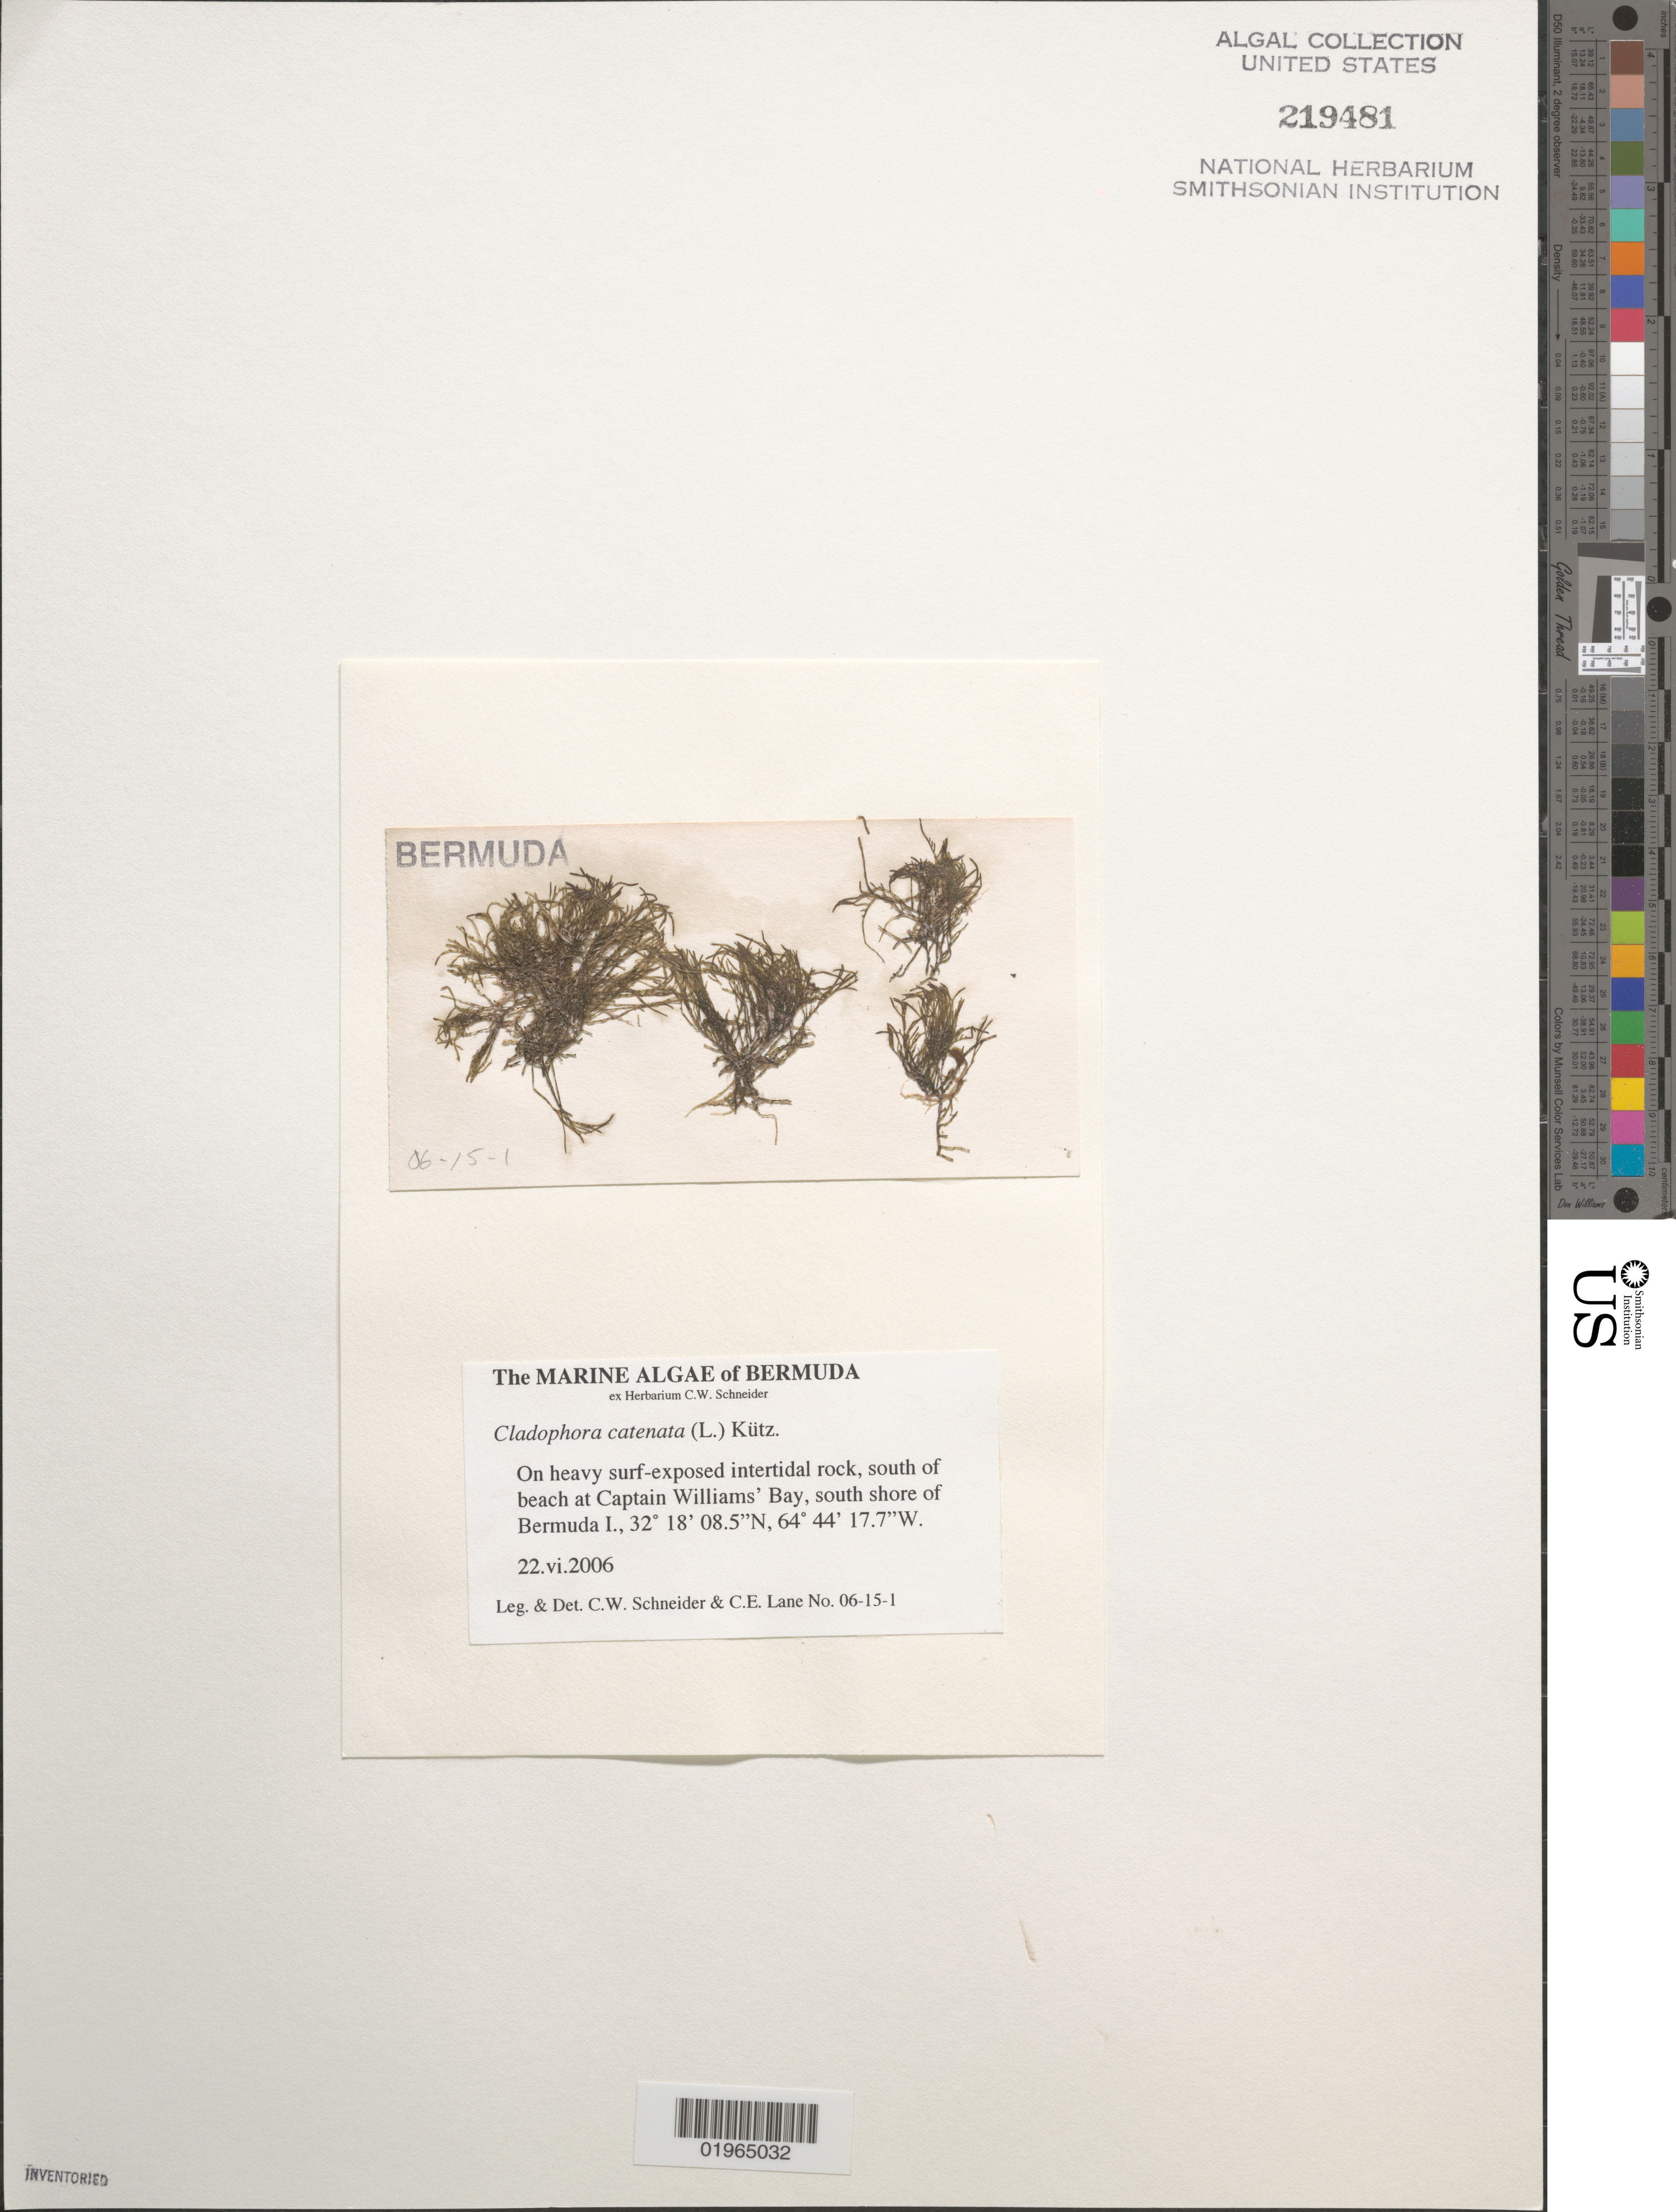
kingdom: Plantae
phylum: Chlorophyta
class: Ulvophyceae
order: Cladophorales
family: Cladophoraceae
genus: Cladophora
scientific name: Cladophora catenata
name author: (L.) Kütz.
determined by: Schneider, C. W.; Lane, C. E.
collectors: C. W. Schneider & C. E. Lane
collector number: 06-15-1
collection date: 2006-06-22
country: Bermuda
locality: On heavy surf-exposed intertidal rock, south of beach at Captain Williams' Bay, south shore Bermuda Island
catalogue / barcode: US 219481